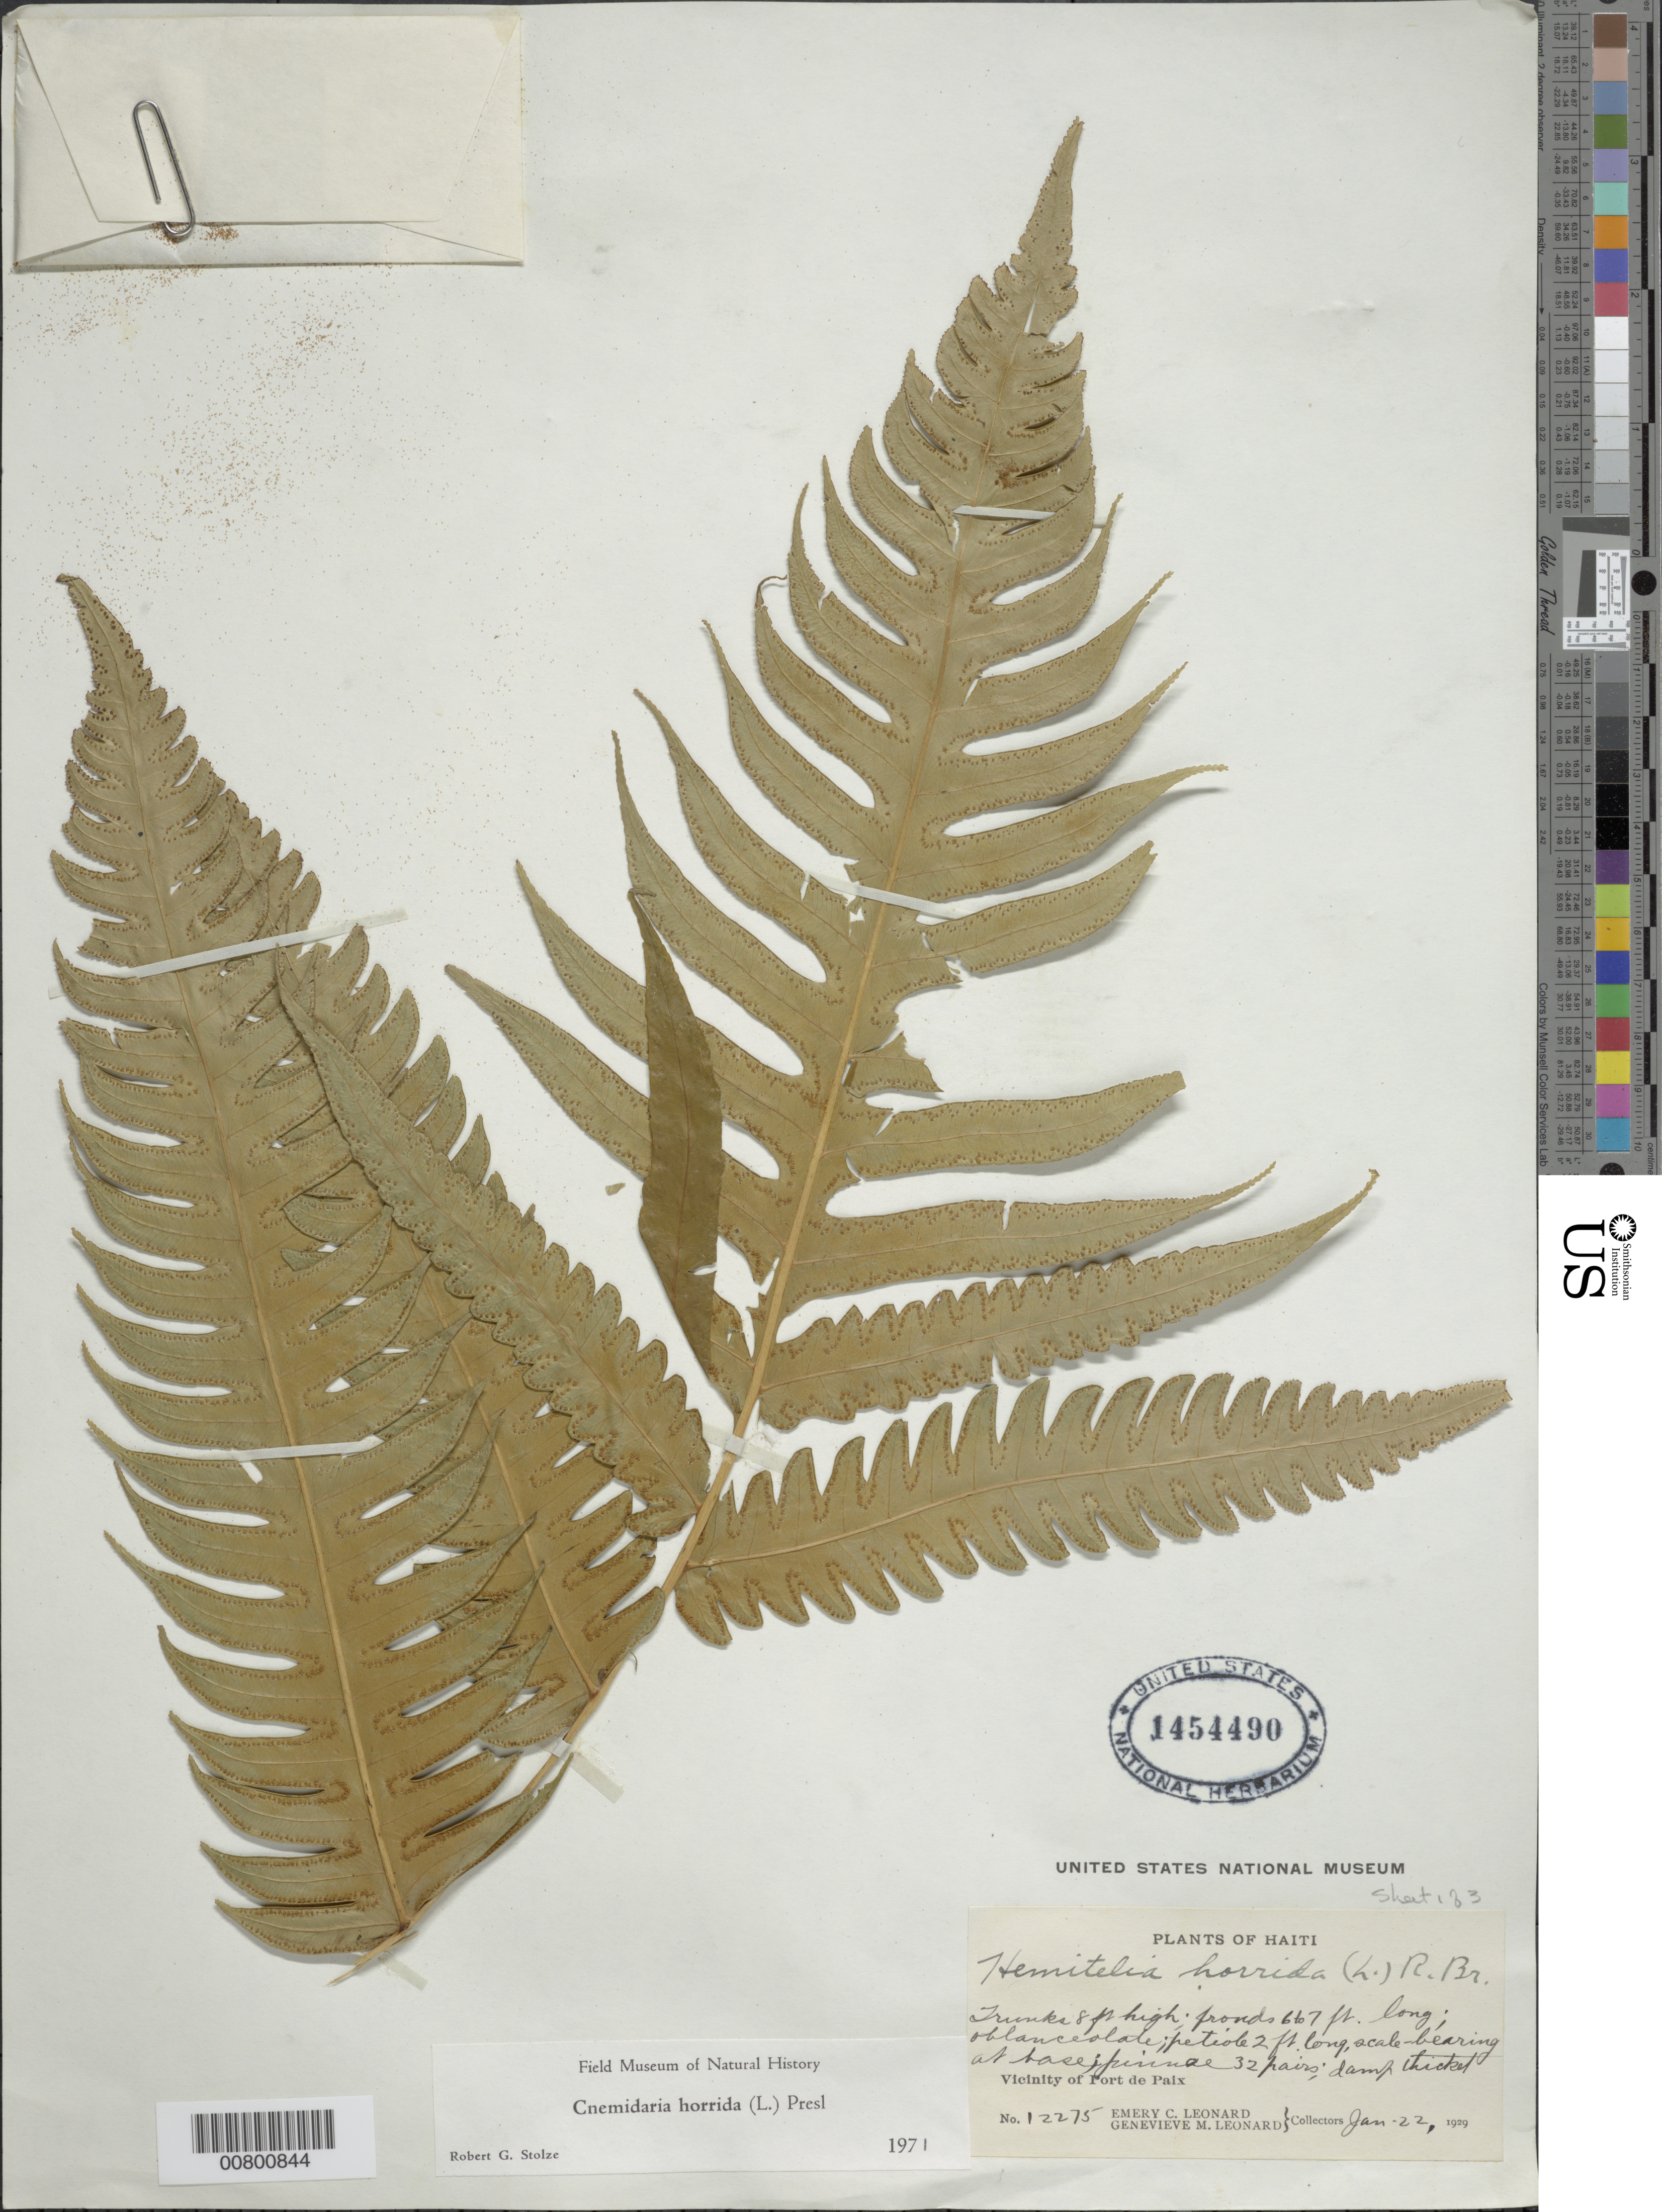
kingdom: Plantae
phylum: Tracheophyta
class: Polypodiopsida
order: Cyatheales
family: Cyatheaceae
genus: Cyathea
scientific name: Cyathea horrida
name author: (L.) Sm.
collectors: E. C. Leonard & G. M. Leonard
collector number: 12275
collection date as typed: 22 Jan 1929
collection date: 1929-01-22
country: Haiti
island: Hispaniola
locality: Port de Paix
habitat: Damp thicket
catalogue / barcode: US 1454490